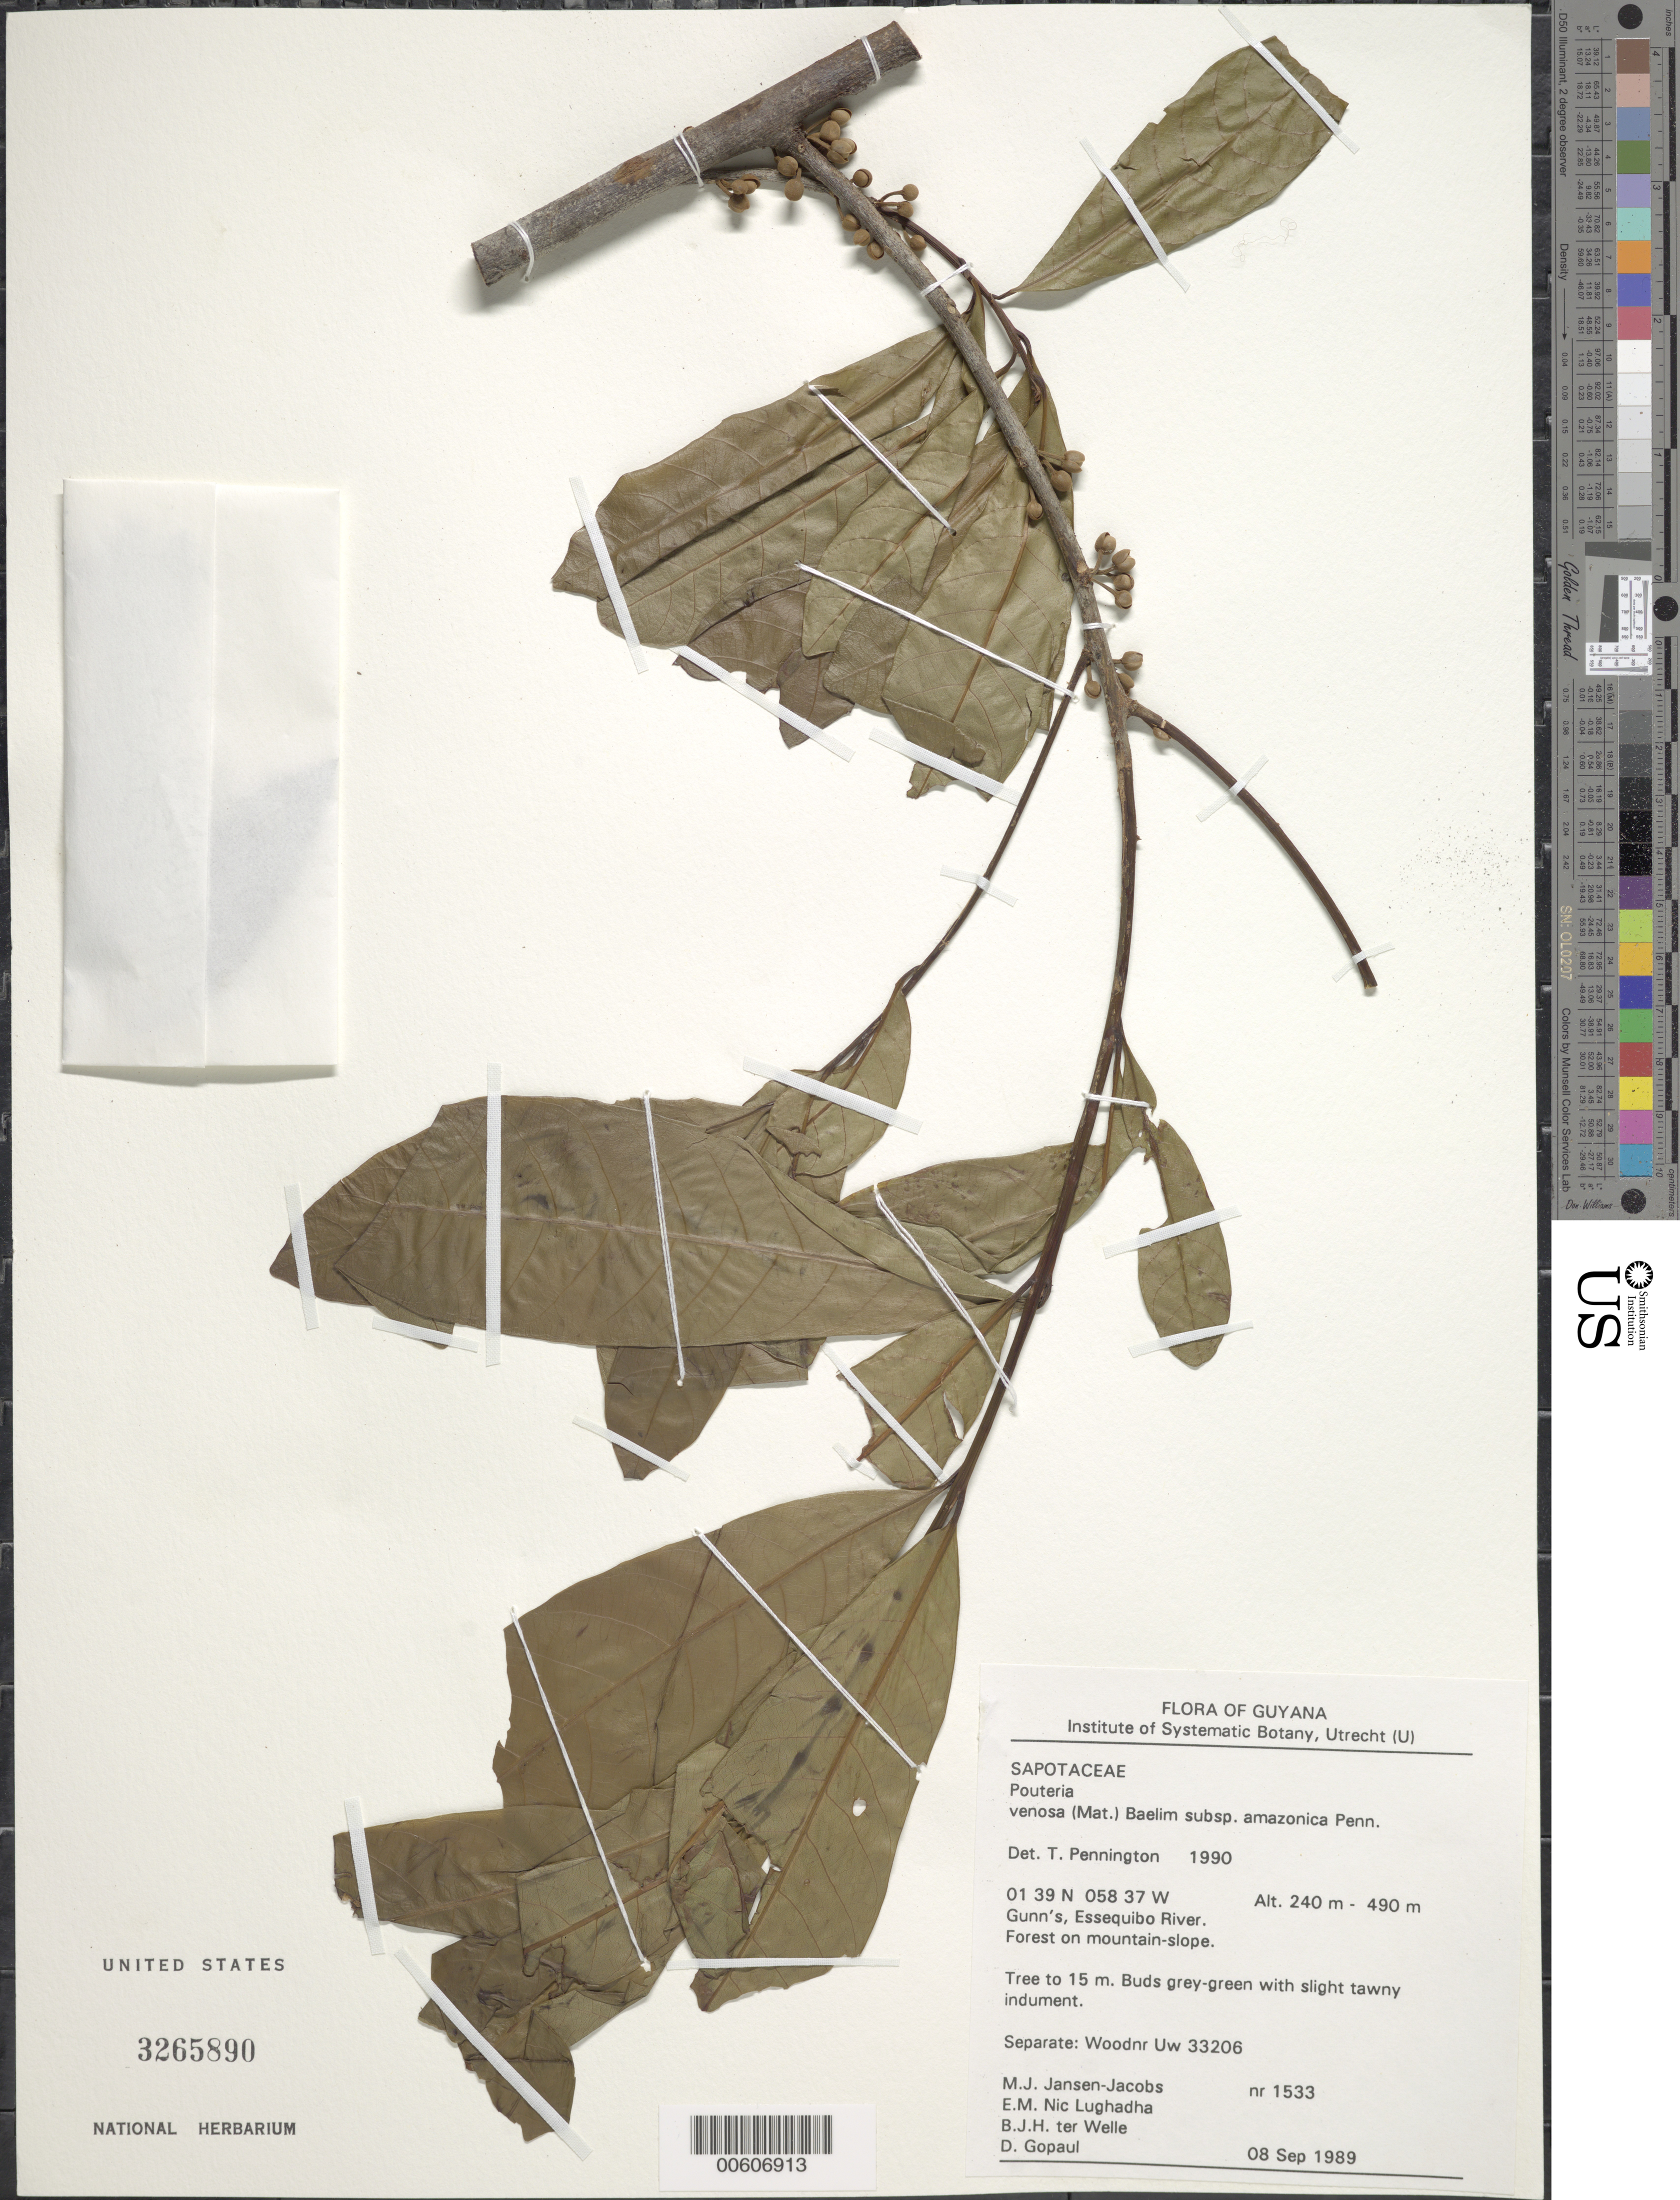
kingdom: Plantae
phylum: Tracheophyta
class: Magnoliopsida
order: Ericales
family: Sapotaceae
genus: Pouteria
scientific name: Pouteria venosa subsp. amazonica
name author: T.D. Penn.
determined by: Pennington, T. D., (K)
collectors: M. J. Jansen-Jacobs, E. Nic Lughadha, B. Welle & D. Gopaul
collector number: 1533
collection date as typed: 8-Sep-89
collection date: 1989-09-08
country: Guyana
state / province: U. Takutu-U. Essequibo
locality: Gunn's, Essequibo River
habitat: Forest on mountain slope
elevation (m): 240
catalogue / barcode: US 3265890